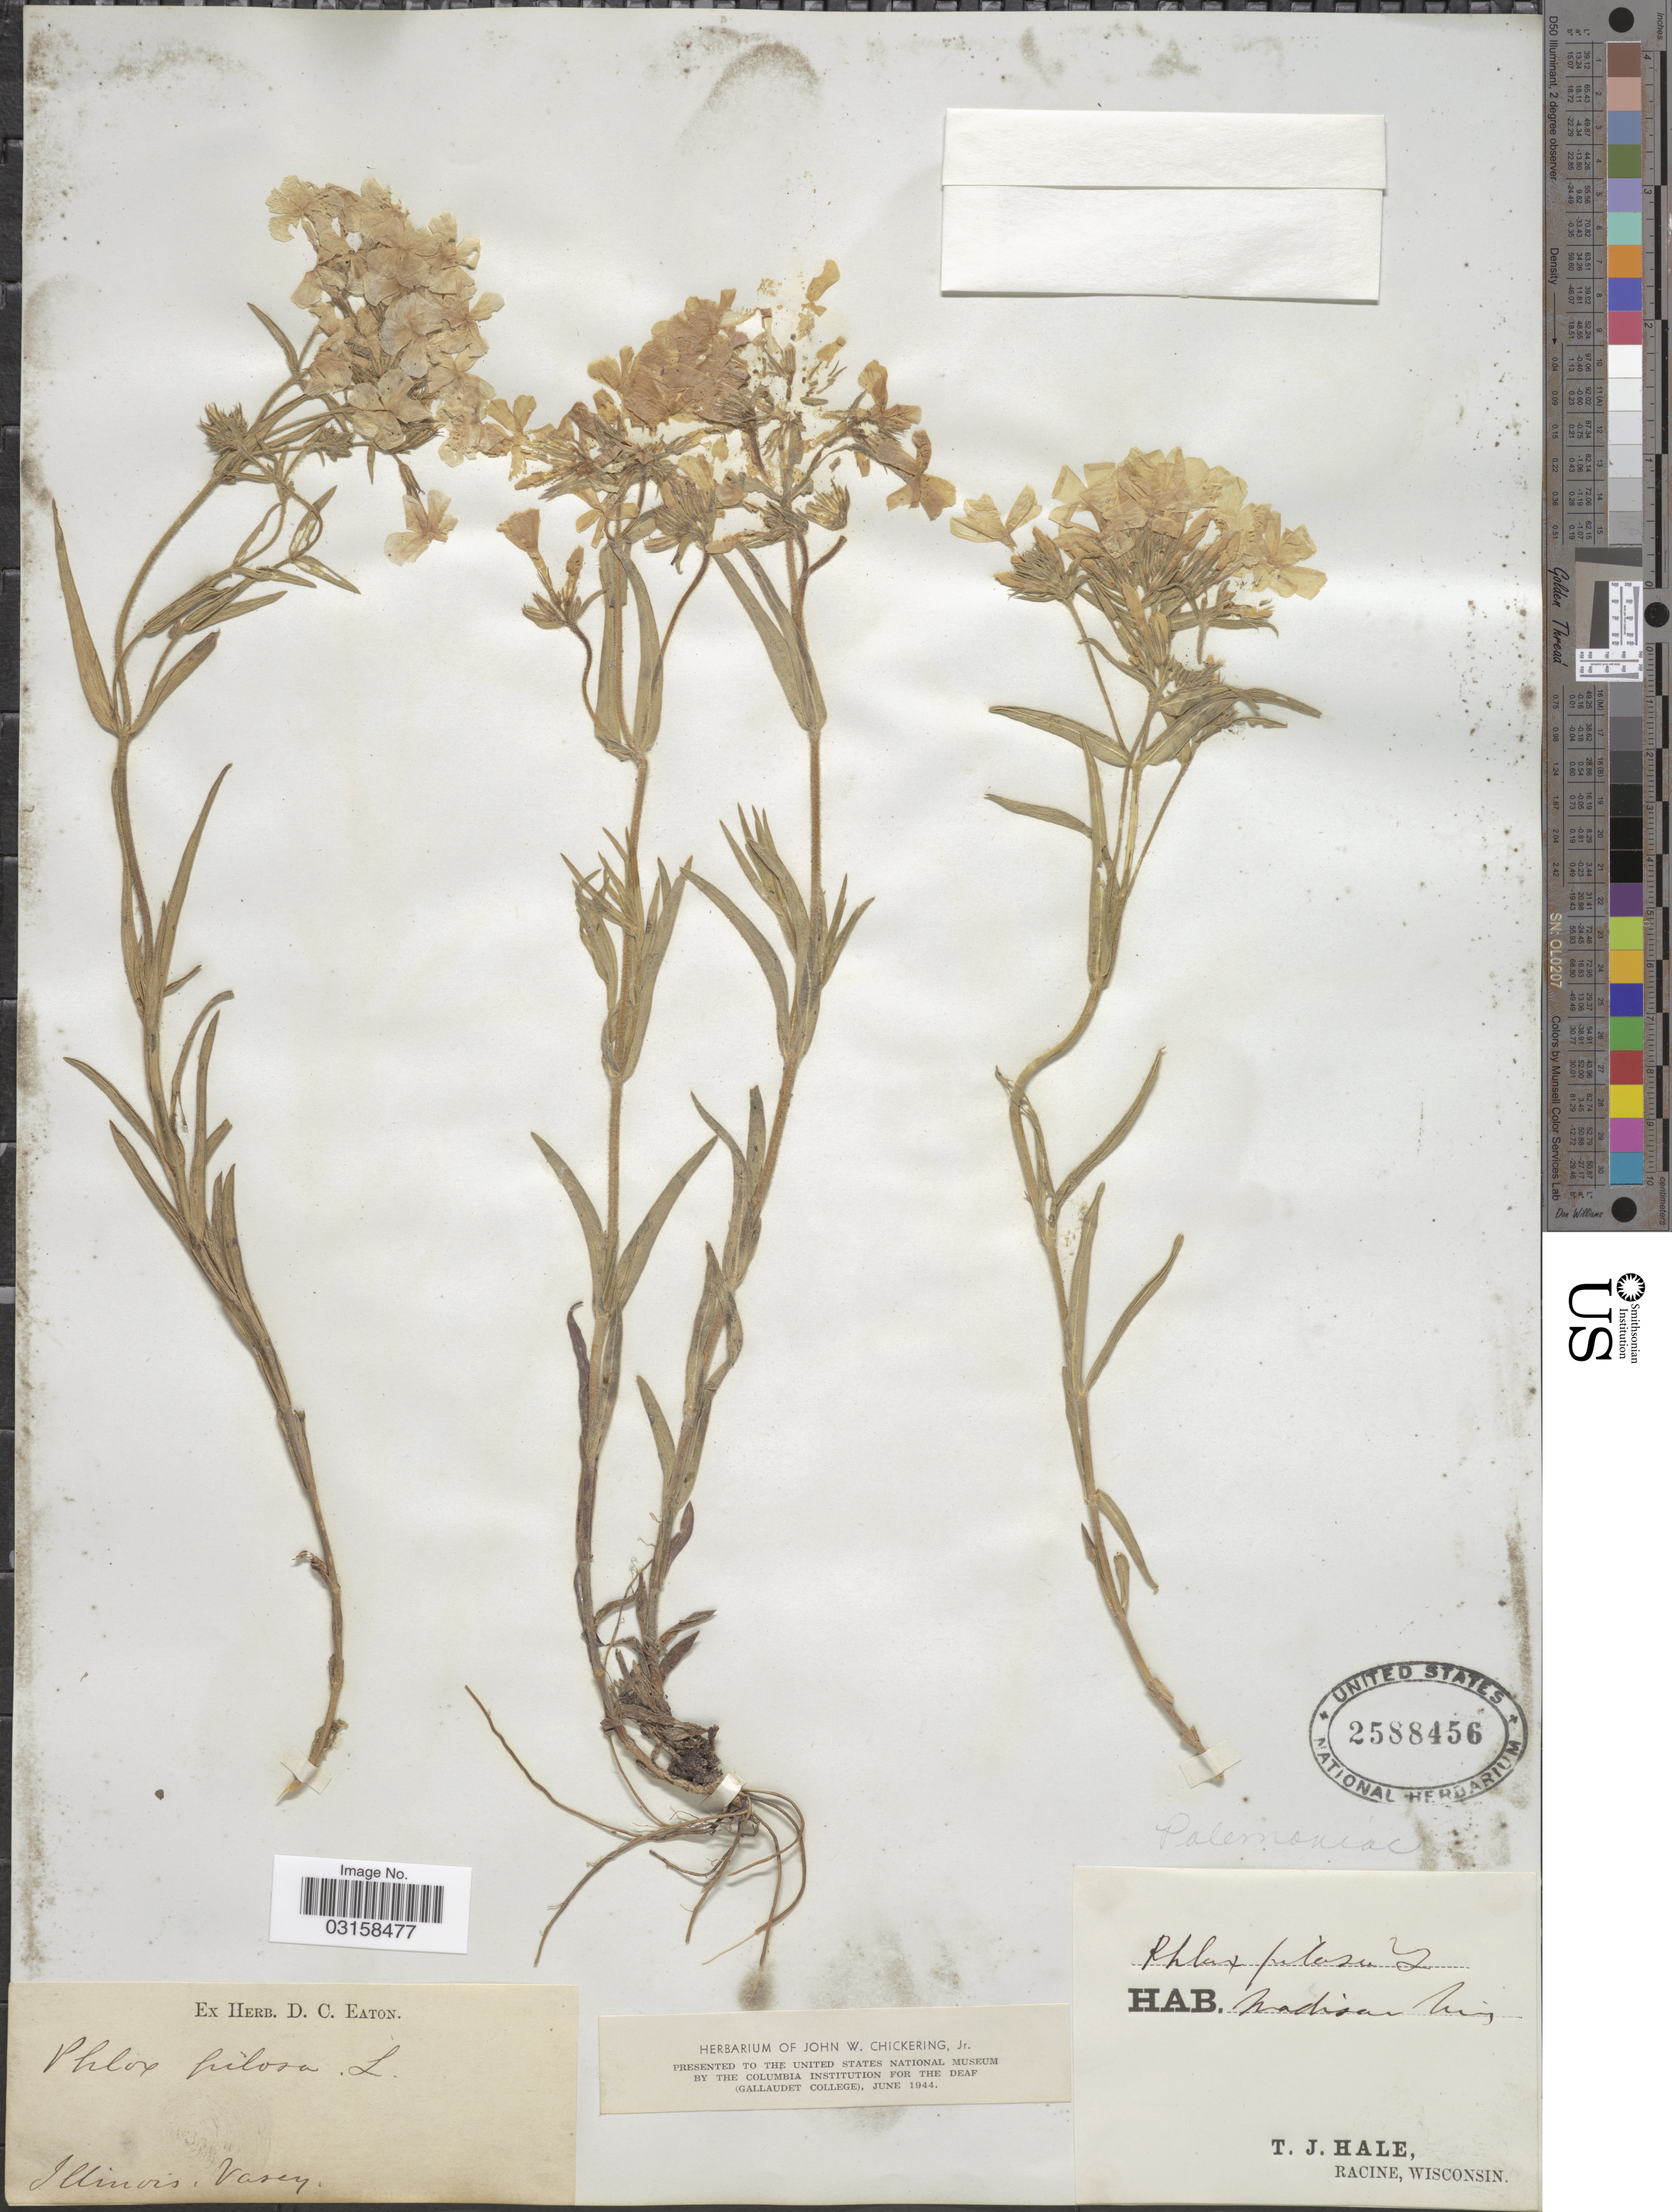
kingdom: Plantae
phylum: Tracheophyta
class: Magnoliopsida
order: Ericales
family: Polemoniaceae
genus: Phlox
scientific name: Phlox pilosa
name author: L.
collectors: T. Hale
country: United States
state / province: Wisconsin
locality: Madison.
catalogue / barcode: US 2588456-2